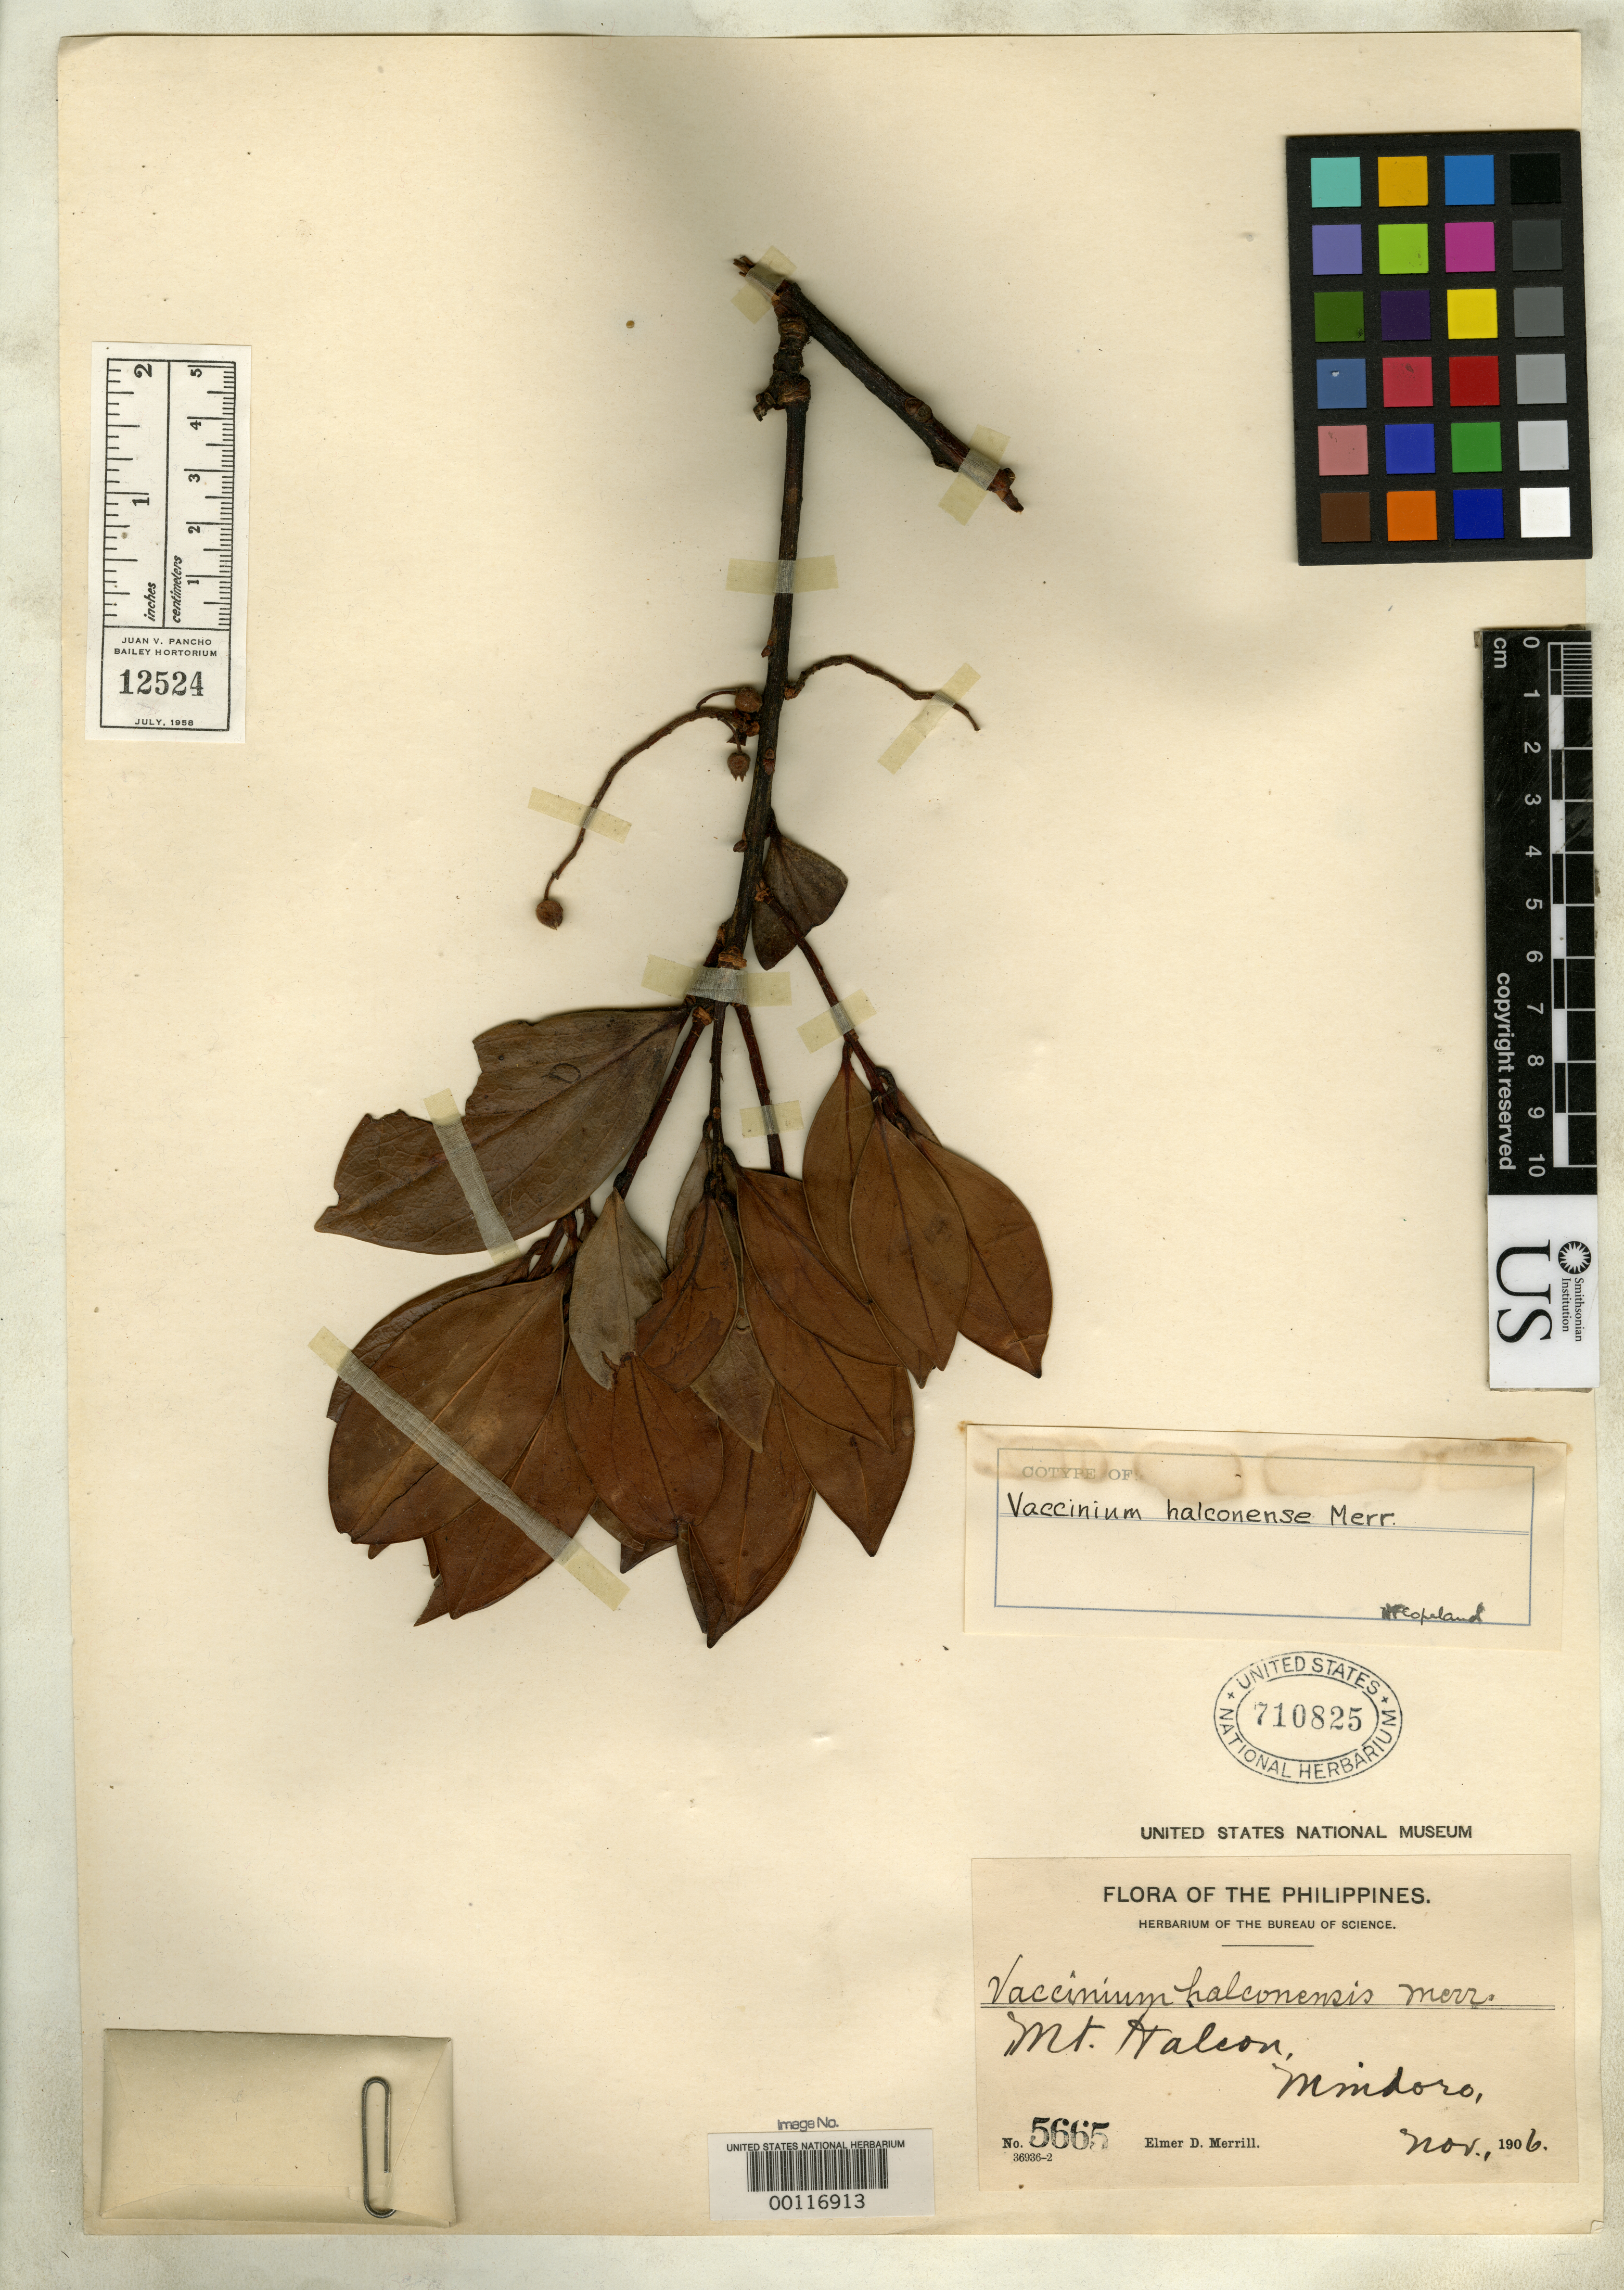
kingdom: Plantae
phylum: Tracheophyta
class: Magnoliopsida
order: Ericales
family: Ericaceae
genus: Vaccinium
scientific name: Vaccinium halconense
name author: Merr.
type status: Isosyntype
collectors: E. D. Merrill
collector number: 5665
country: Philippines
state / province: Mimaropa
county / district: Mindoro Oriental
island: Mindoro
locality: Mount Halcon.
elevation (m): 1350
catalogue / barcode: US 710825